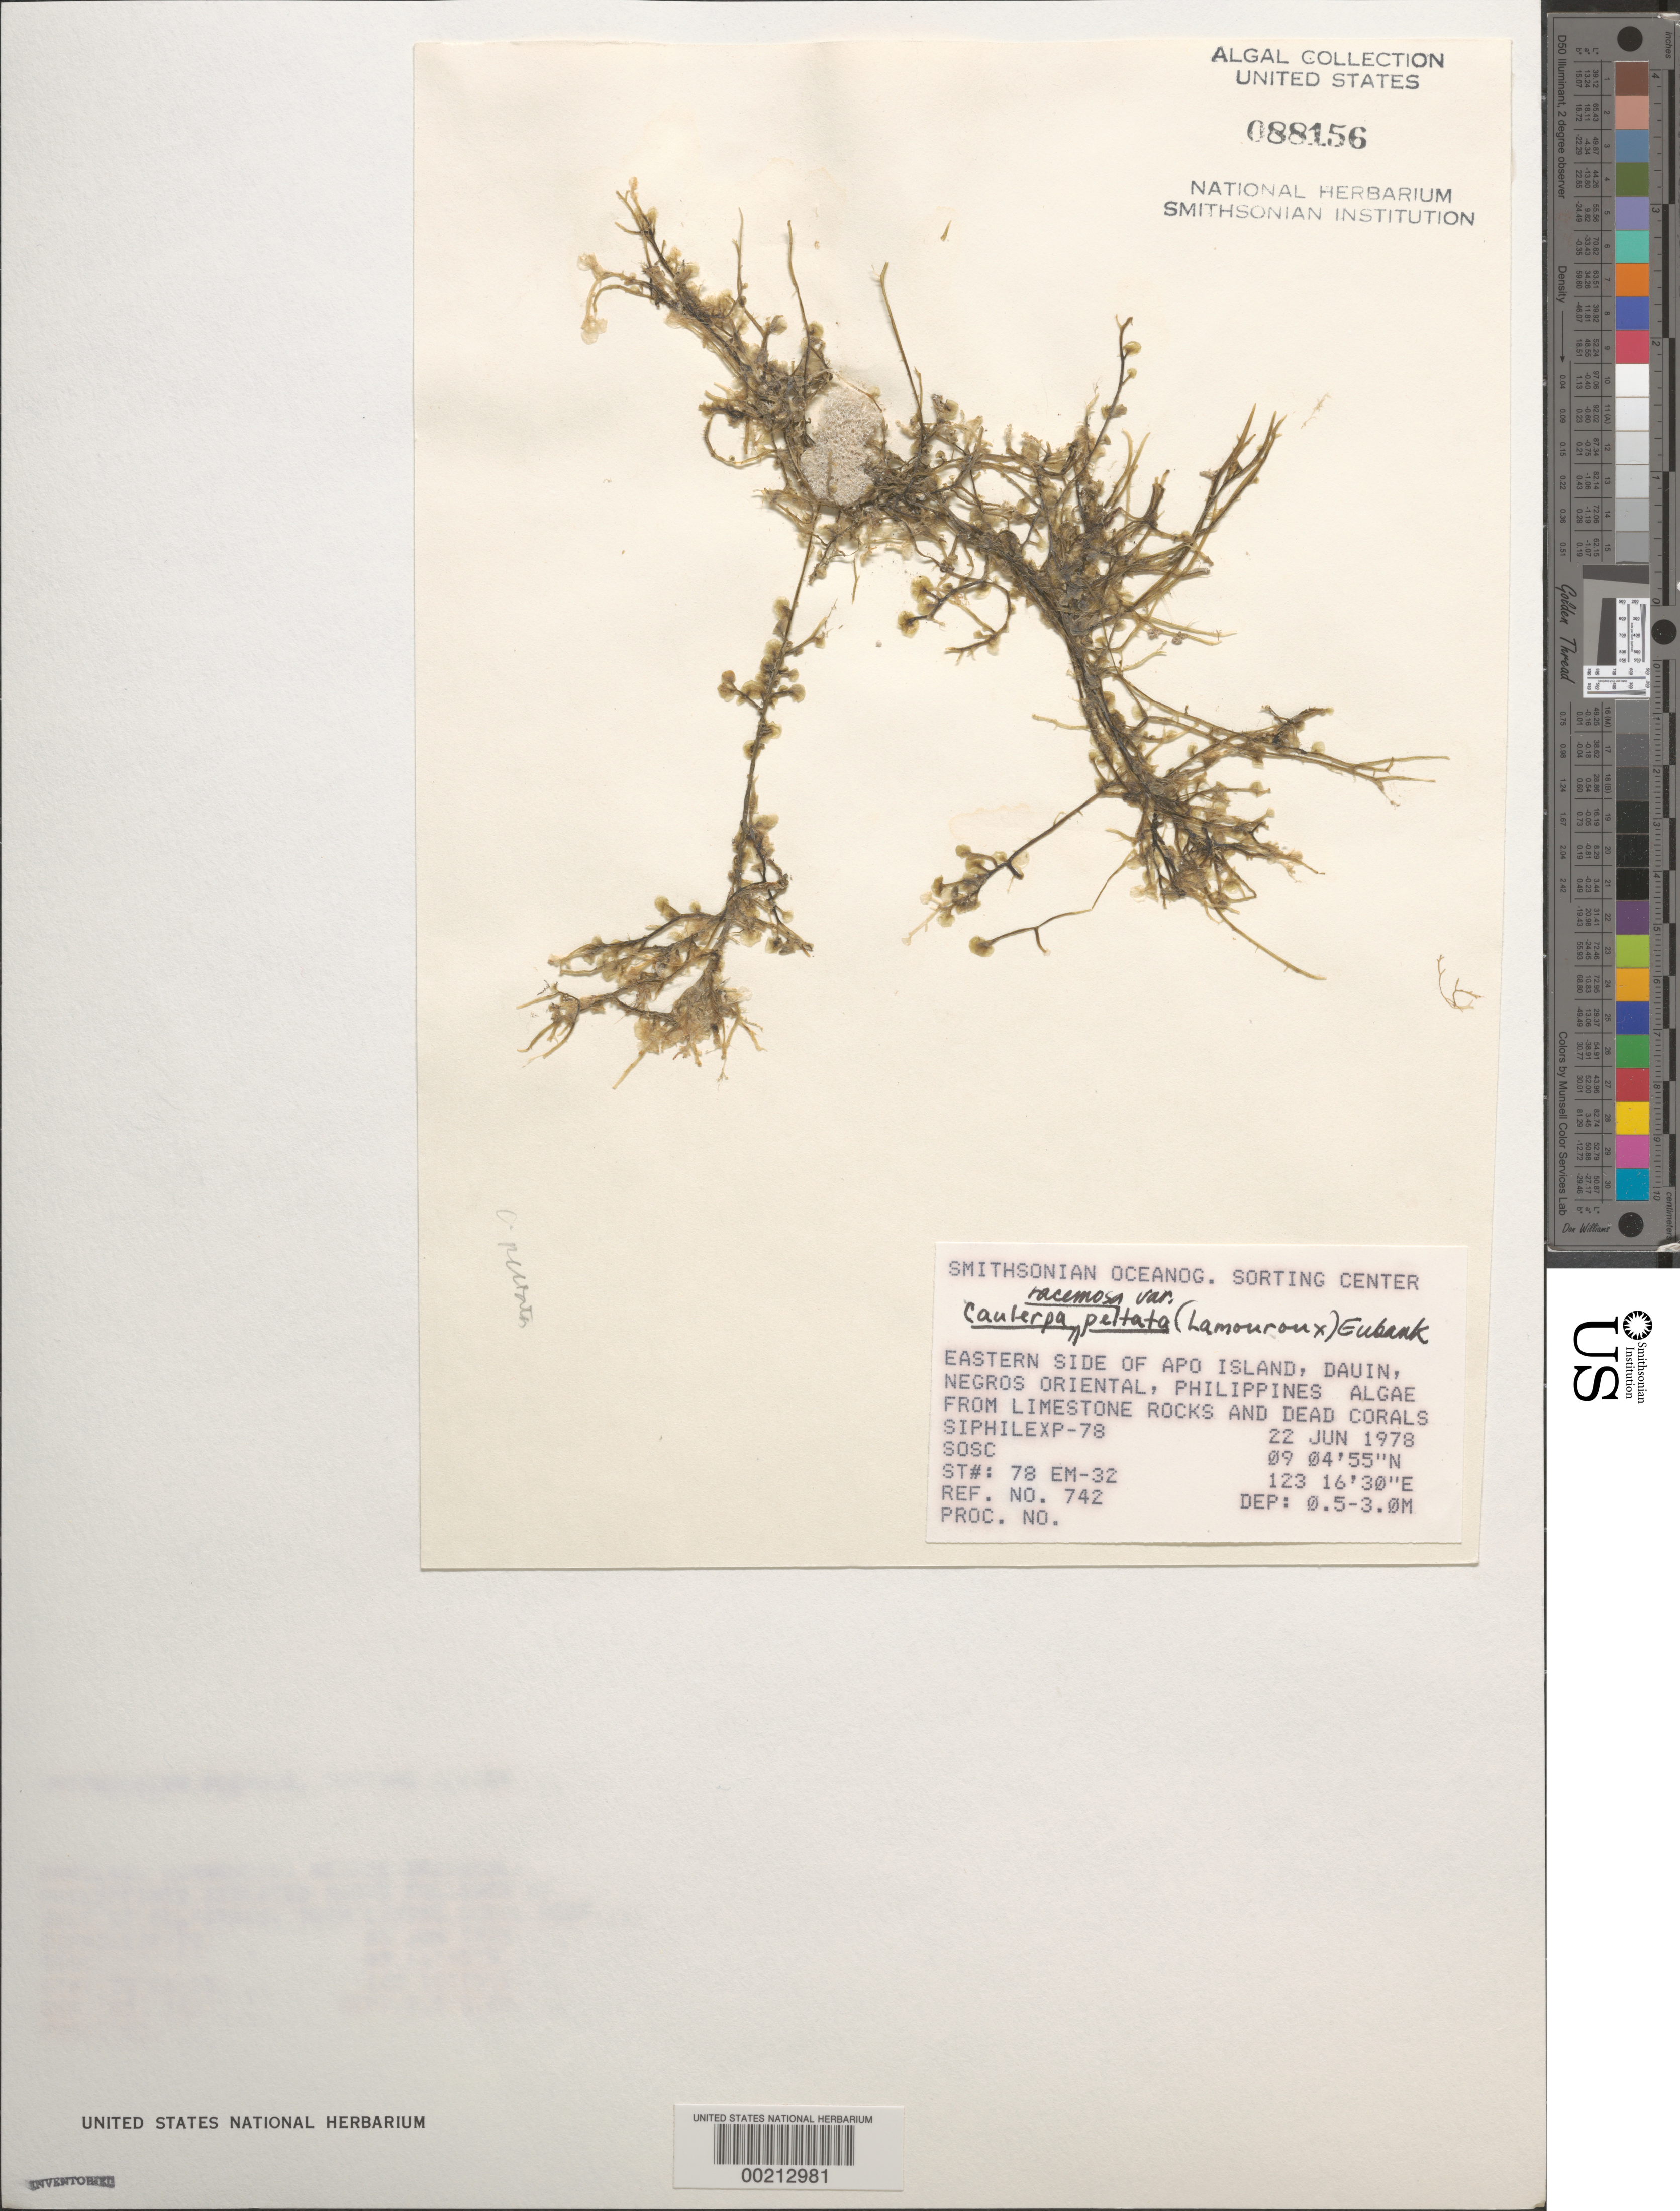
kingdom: Plantae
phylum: Chlorophyta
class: Ulvophyceae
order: Bryopsidales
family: Caulerpaceae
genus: Caulerpa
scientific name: Caulerpa racemosa var. peltata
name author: (J.V.Lamouroux) Eubank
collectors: SOSC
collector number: Station 78 Em-32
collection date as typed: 22 Jun 1978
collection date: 1978-06-22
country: Philippines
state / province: Central Visayas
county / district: Negros Oriental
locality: Apo island, dauin, negros oriental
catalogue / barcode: US 88156